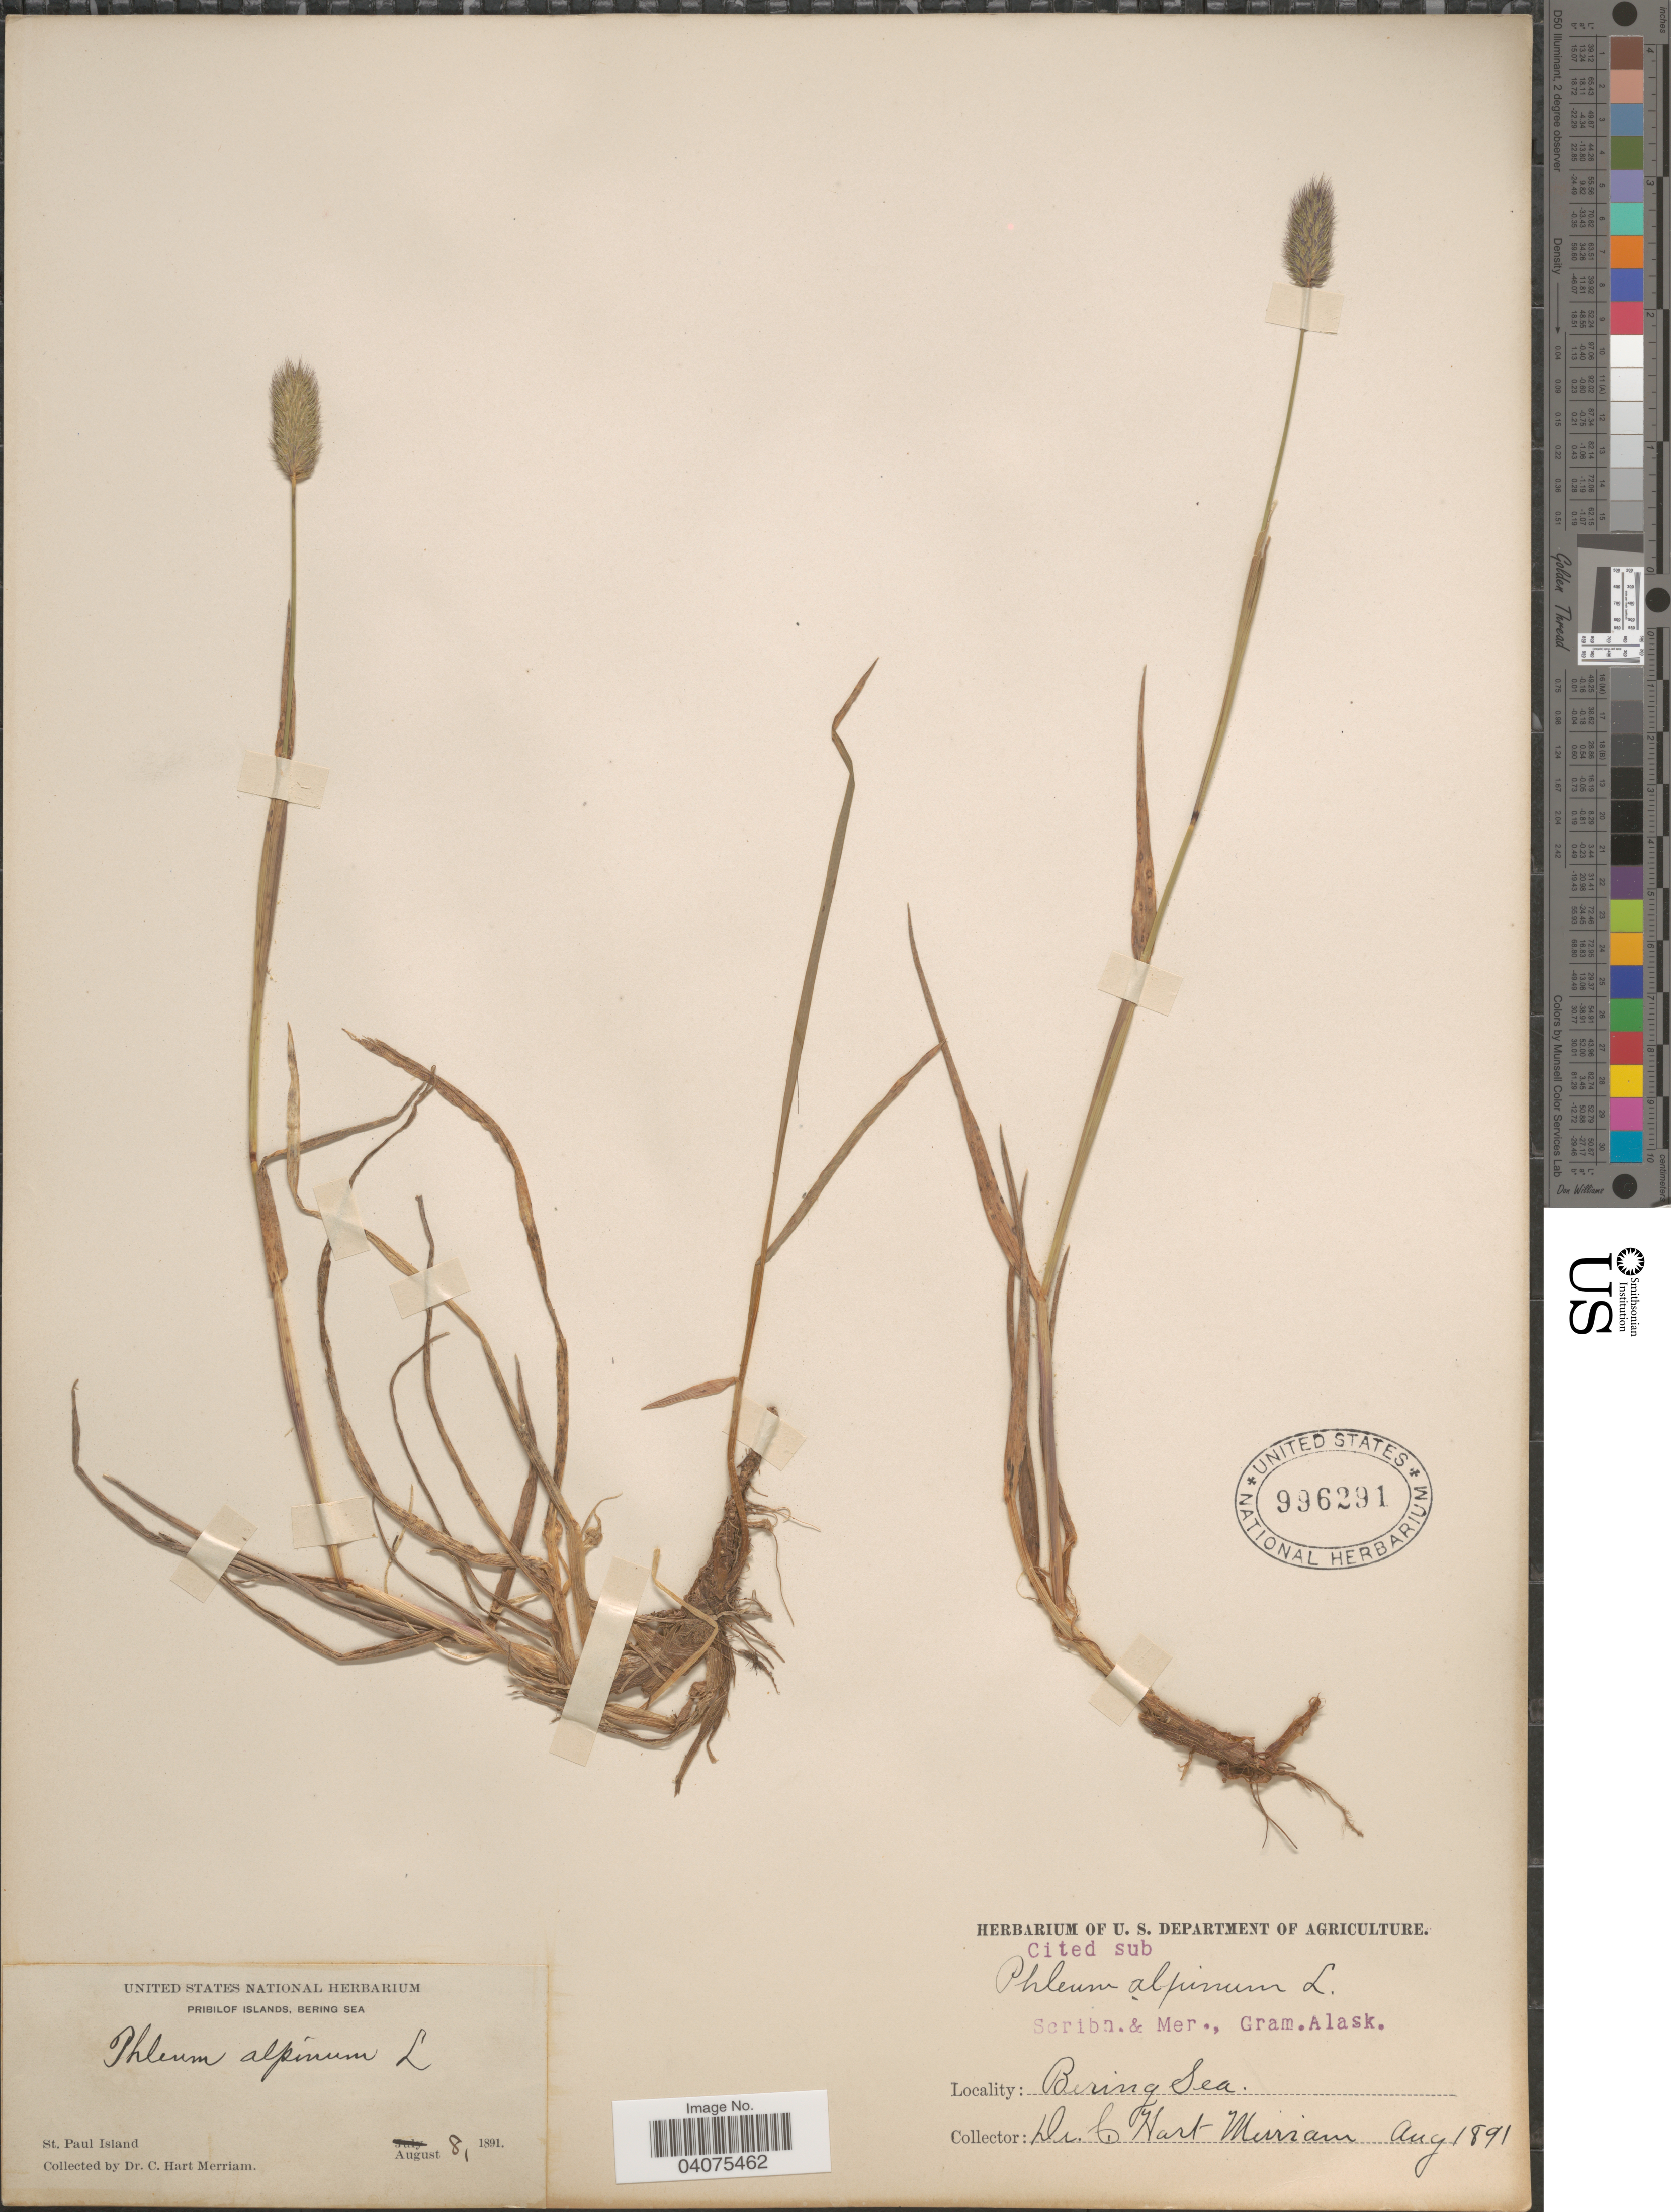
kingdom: Plantae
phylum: Tracheophyta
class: Liliopsida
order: Poales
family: Poaceae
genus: Phleum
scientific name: Phleum alpinum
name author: L.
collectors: C. Merriam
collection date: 1891-08-08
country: United States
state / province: Alaska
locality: Pribilof Islands, Bering Sea. St. Paul Island.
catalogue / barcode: US 996291